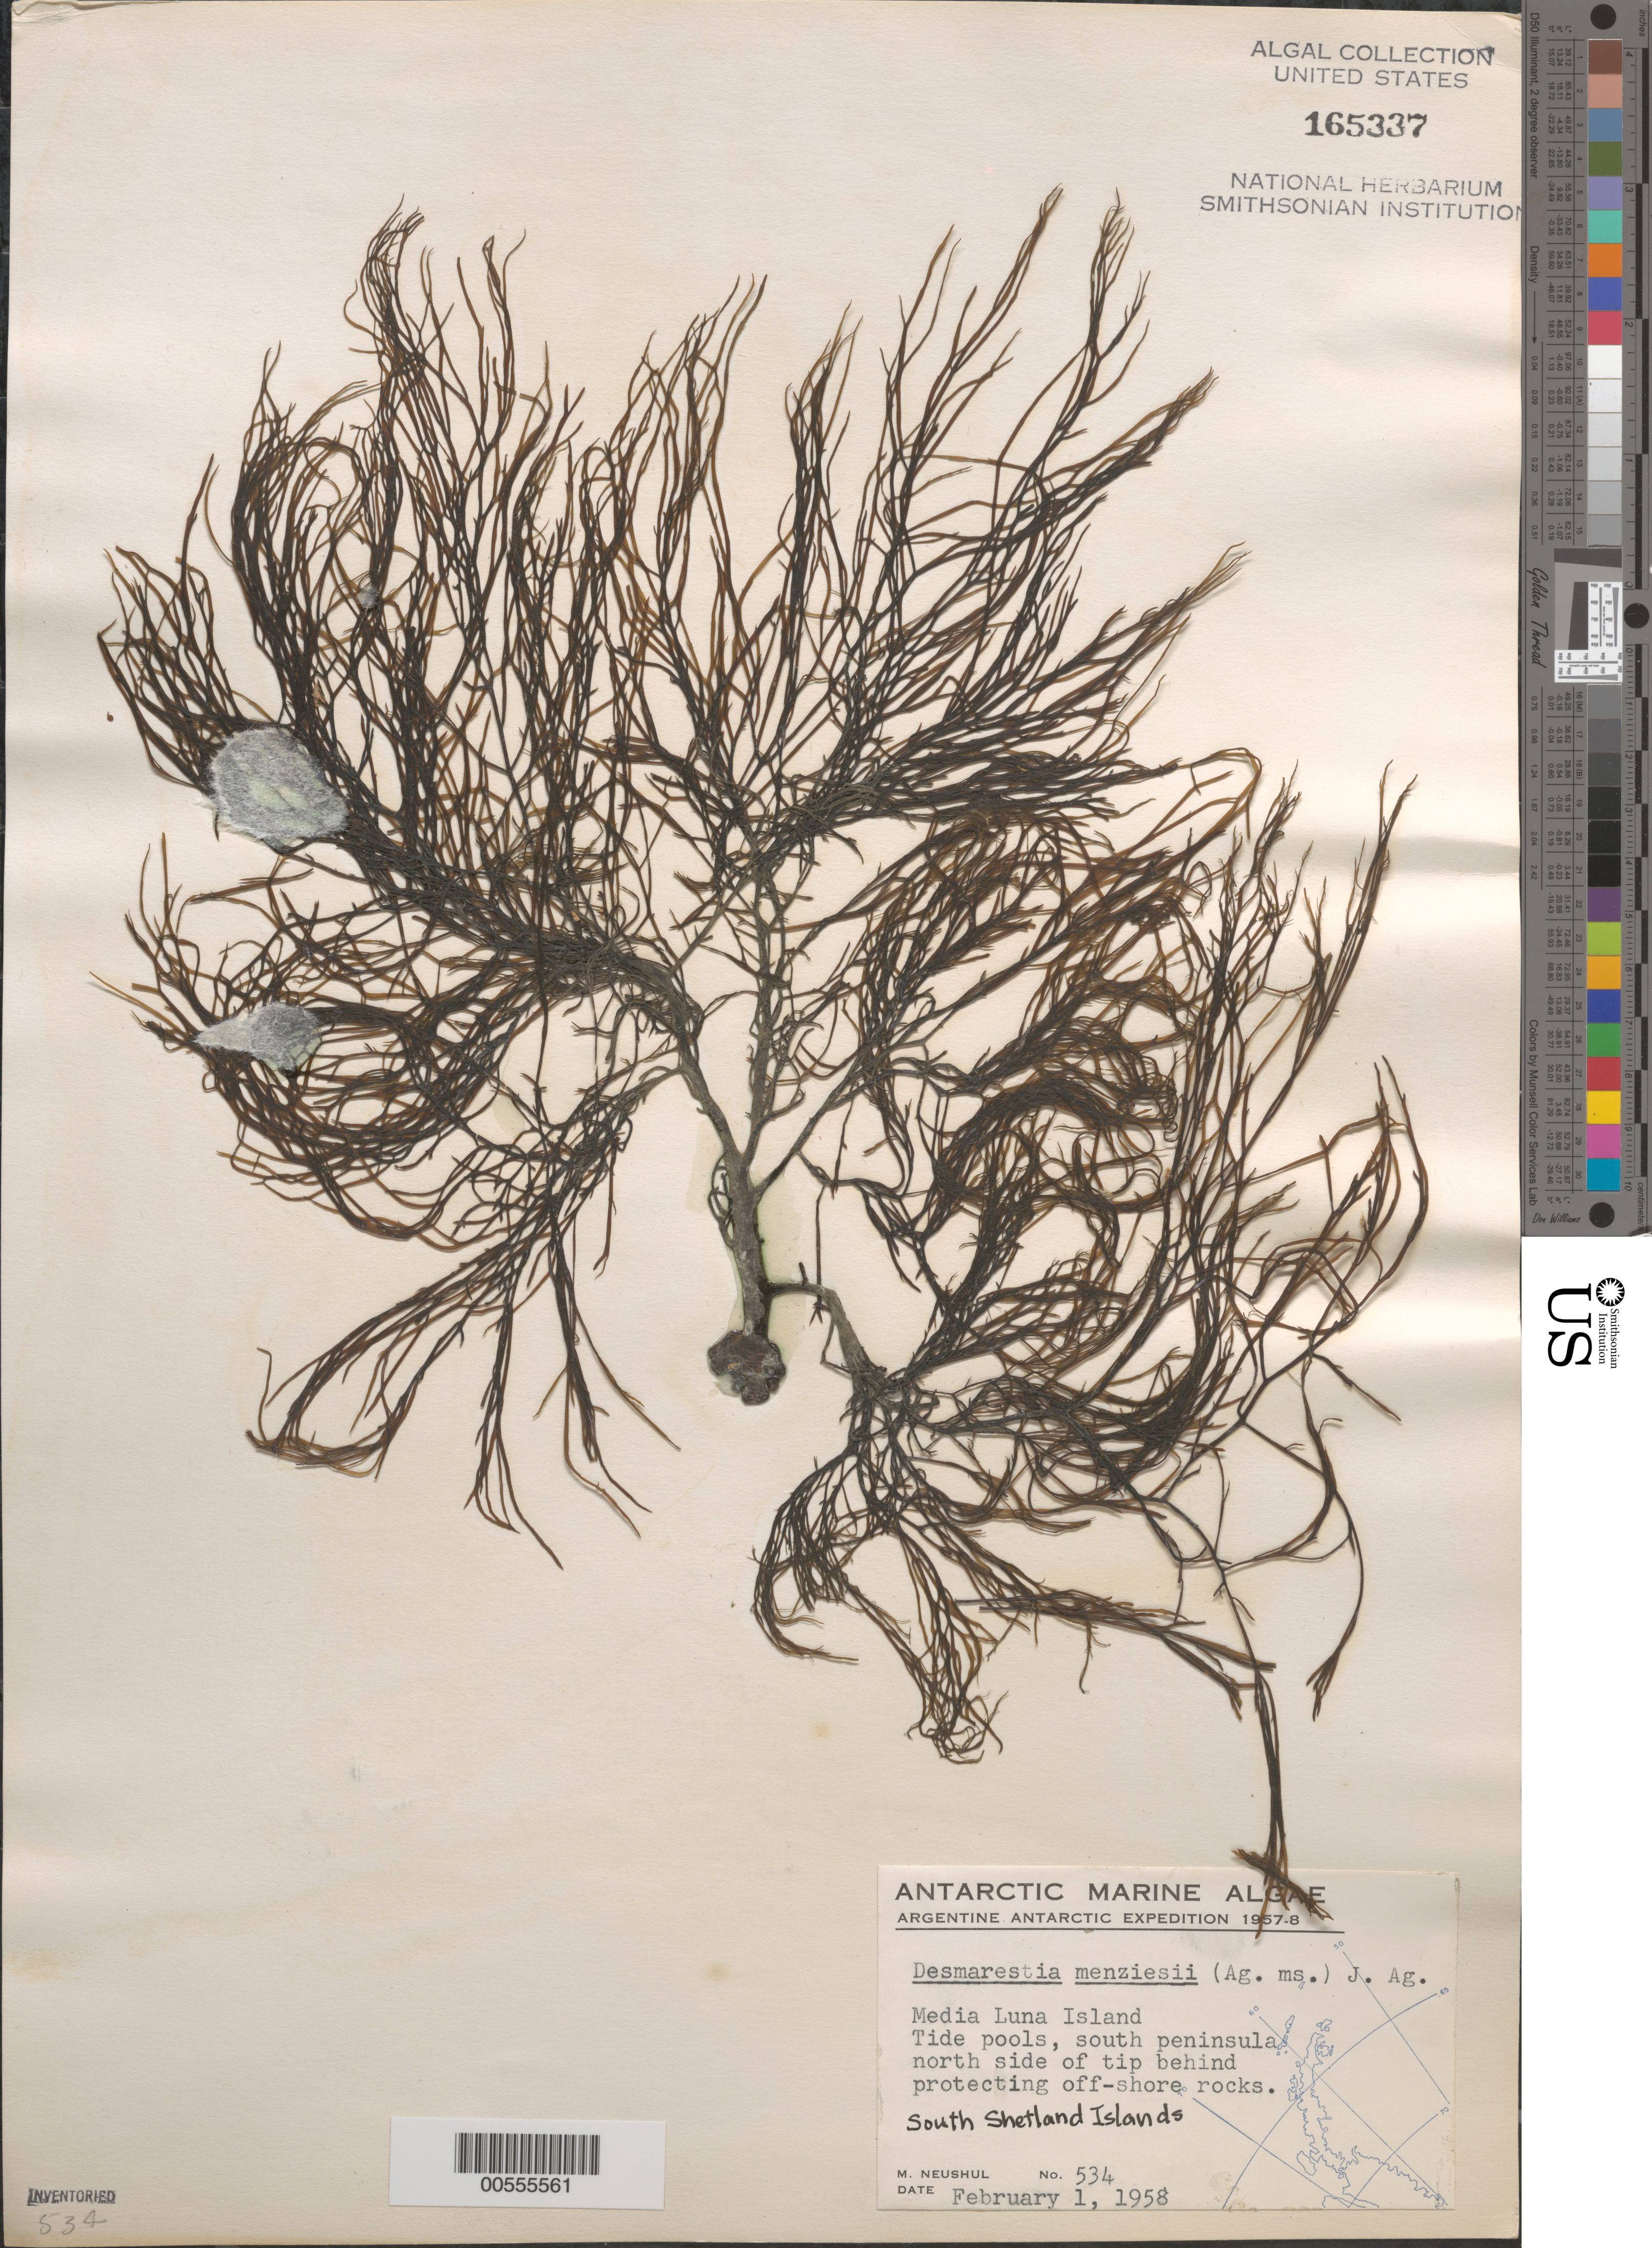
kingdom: Chromista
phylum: Ochrophyta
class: Phaeophyceae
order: Desmarestiales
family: Desmarestiaceae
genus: Desmarestia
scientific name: Desmarestia menziesii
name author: J. Agardh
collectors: M. Neushul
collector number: Neushul 534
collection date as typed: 01 Feb 1958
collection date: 1958-02-01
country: Antarctica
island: Half Moon Island (Media Luna Island)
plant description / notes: Argentine Antarctic Expedition, 1957-1958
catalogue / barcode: US 165337